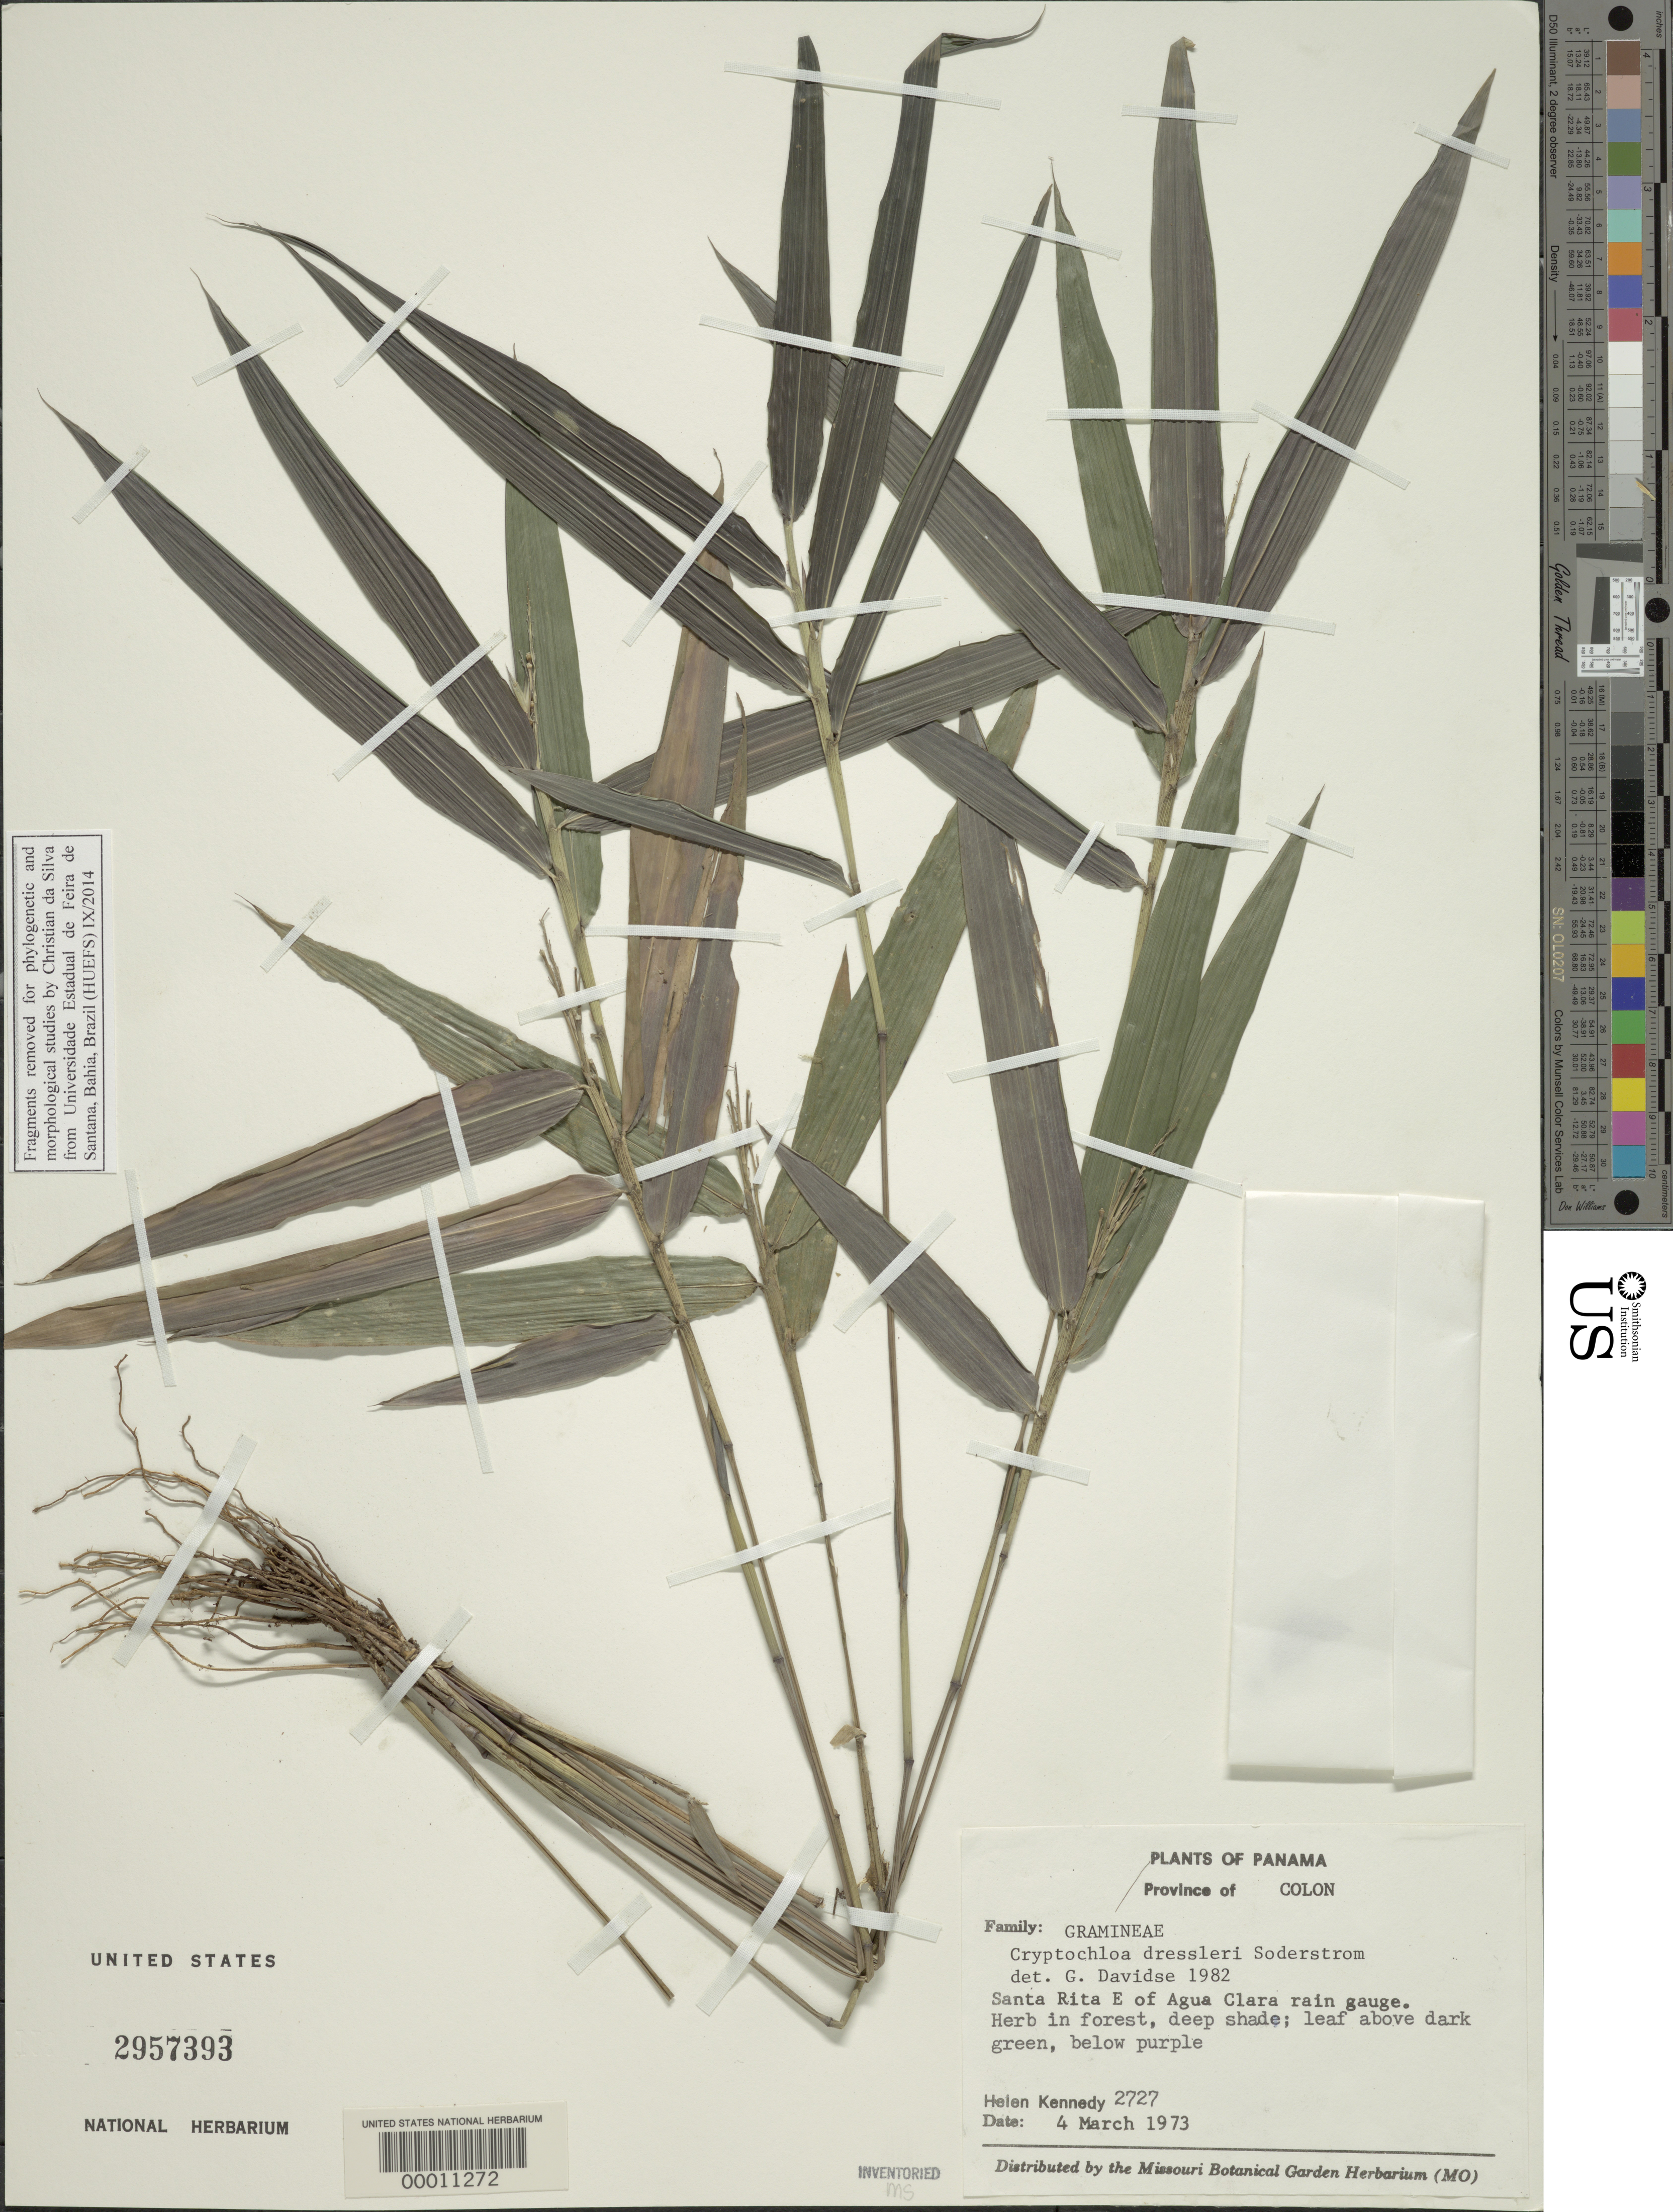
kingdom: Plantae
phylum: Tracheophyta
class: Liliopsida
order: Poales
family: Poaceae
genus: Cryptochloa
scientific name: Cryptochloa dressleri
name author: Soderstr.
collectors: H. Kennedy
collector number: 2727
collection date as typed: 04 Mar 1973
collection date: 1973-03-04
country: Panama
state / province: Colón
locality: Santa Rita, Agua Clara rain gauge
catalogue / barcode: US 2957393